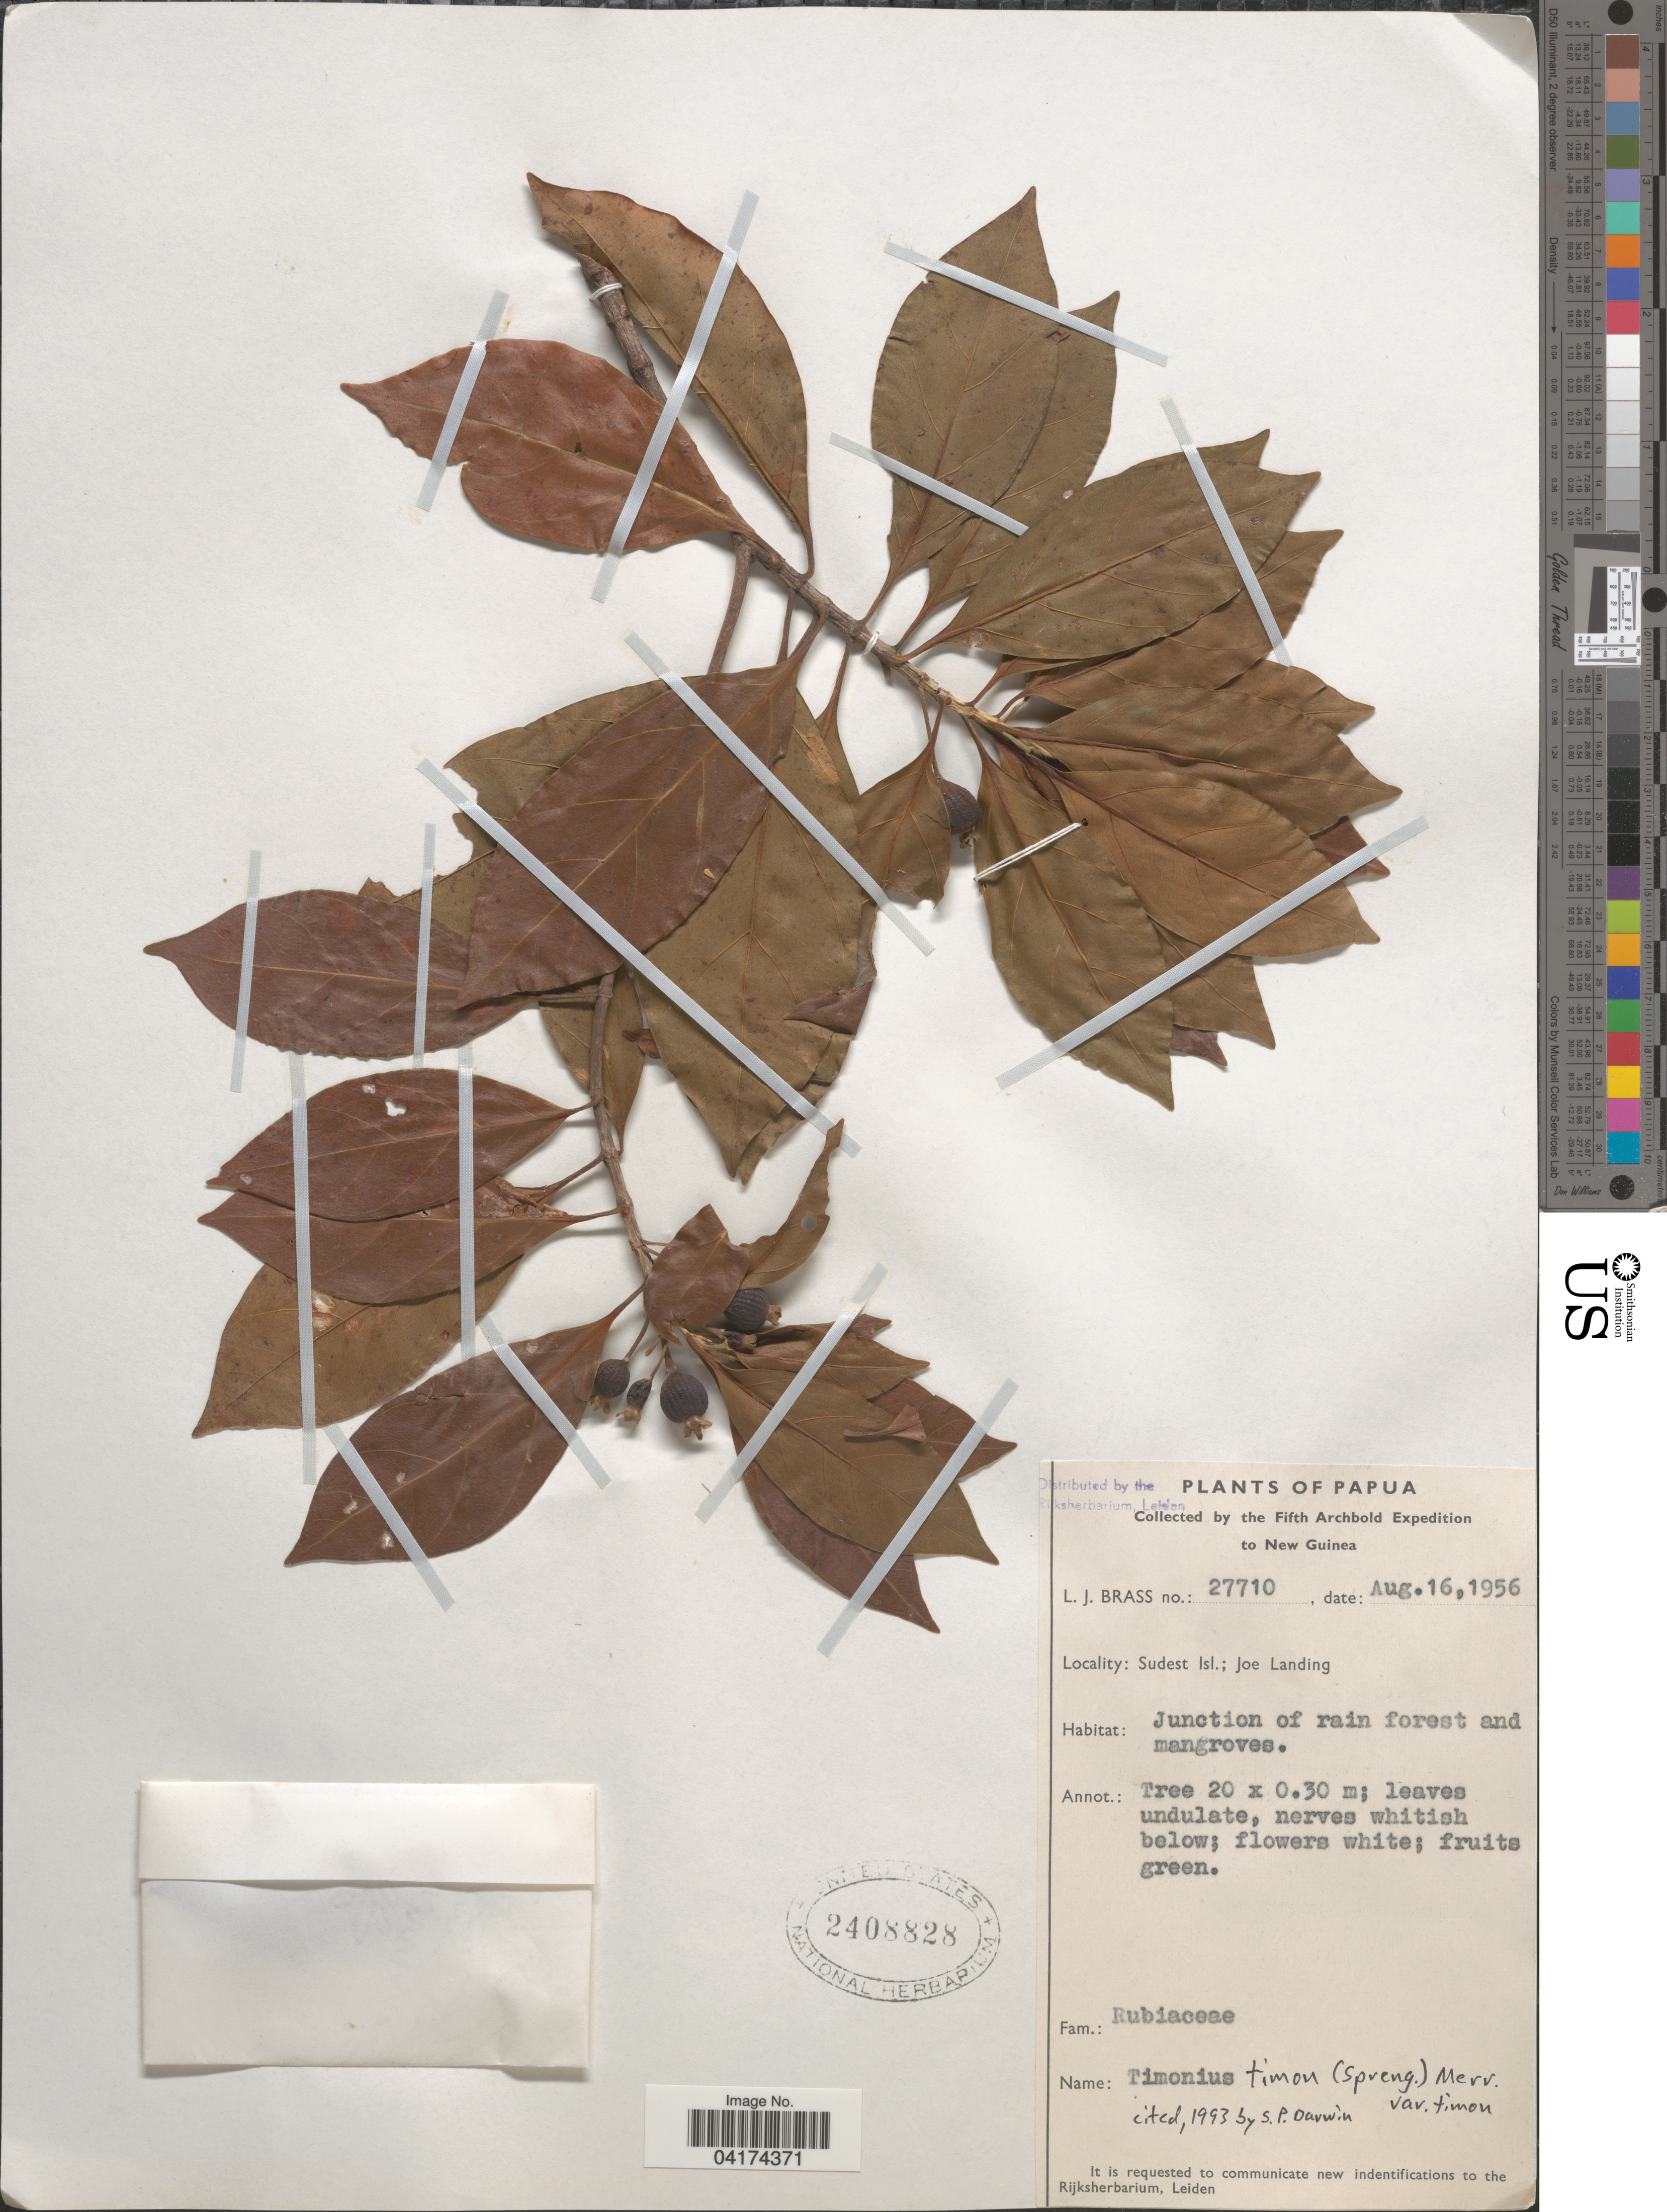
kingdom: Plantae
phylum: Tracheophyta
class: Magnoliopsida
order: Gentianales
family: Rubiaceae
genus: Timonius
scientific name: Timonius timon var. timon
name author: (Spreng.) Merr.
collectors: L. J. Brass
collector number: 27710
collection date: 1956-08-16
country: Papua New Guinea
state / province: Milne Bay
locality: The Fifth Archbold Expedition to New Guinea. Sudest Isl.: Joe Landing. Papua.